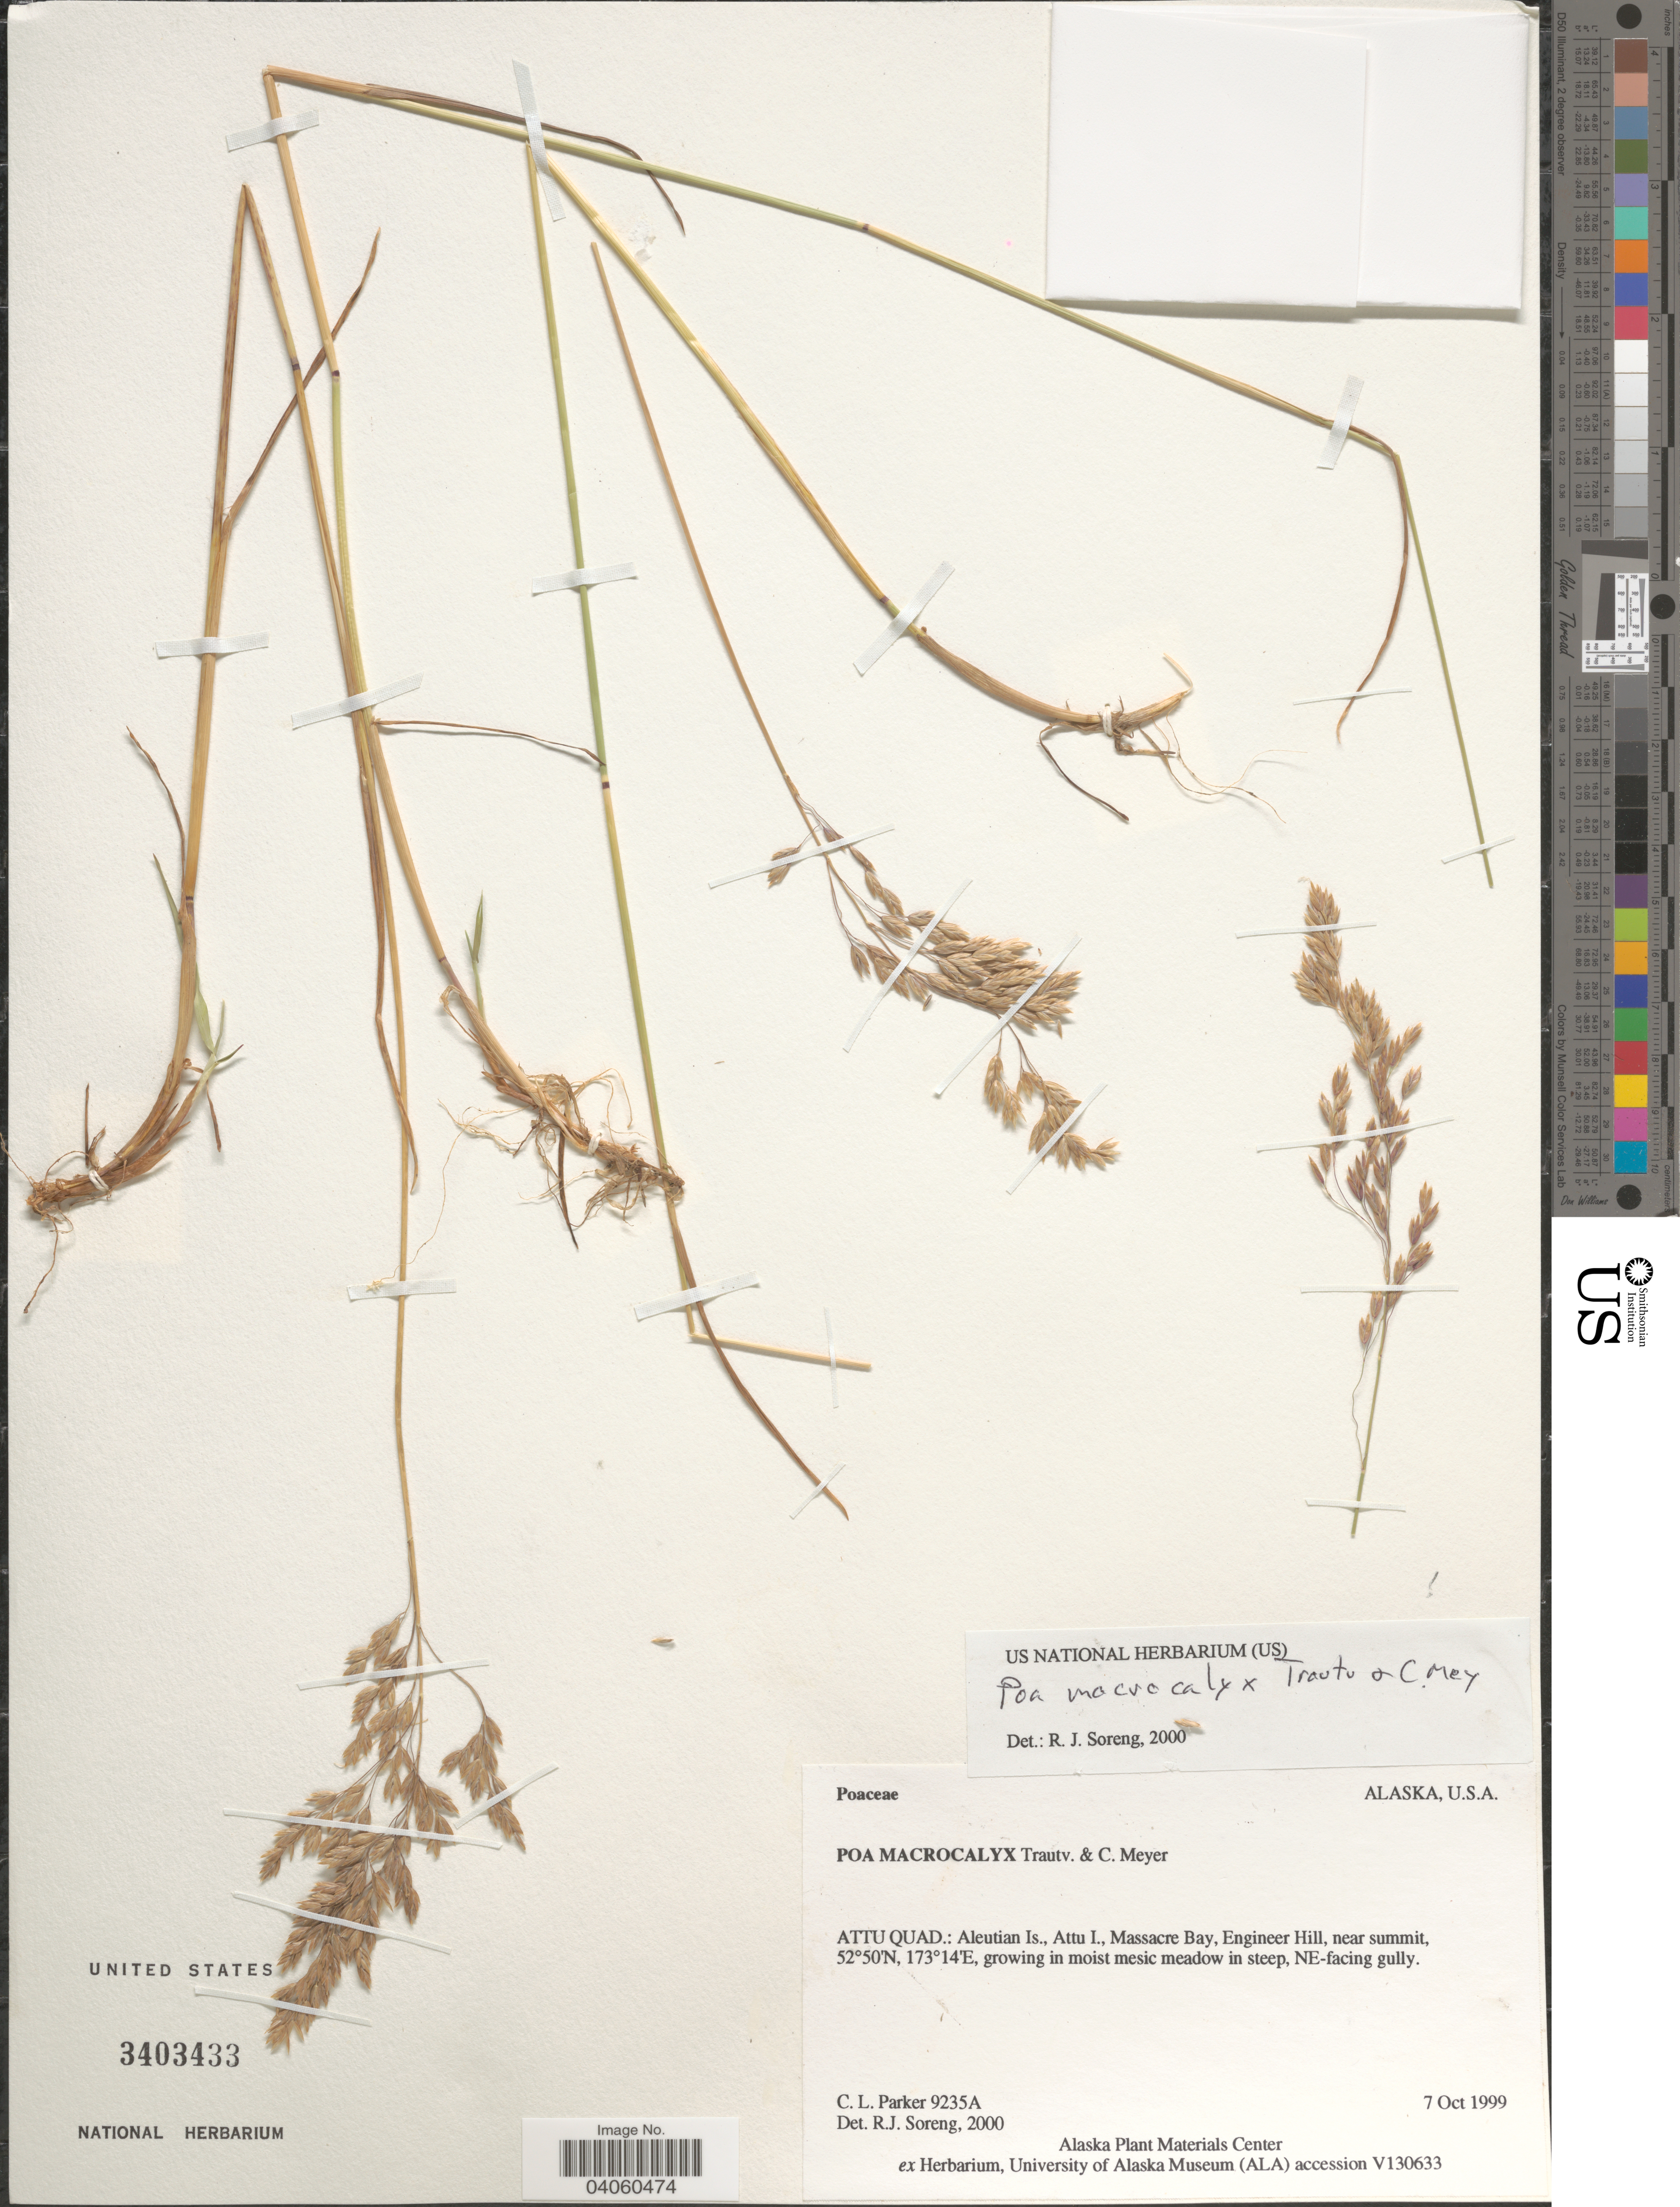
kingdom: Plantae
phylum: Tracheophyta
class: Liliopsida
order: Poales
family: Poaceae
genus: Poa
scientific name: Poa macrocalyx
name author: Trautv. & C.A. Mey.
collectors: C. L. Parker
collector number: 9235A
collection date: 1999-10-07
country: United States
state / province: Alaska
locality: Attu Quad.: Aleutian Is., Attu I., Massacre Bay, Engineer Hill, near summit, growing in moist medic meadow in steep, NE-facing gully.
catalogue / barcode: US 3403433